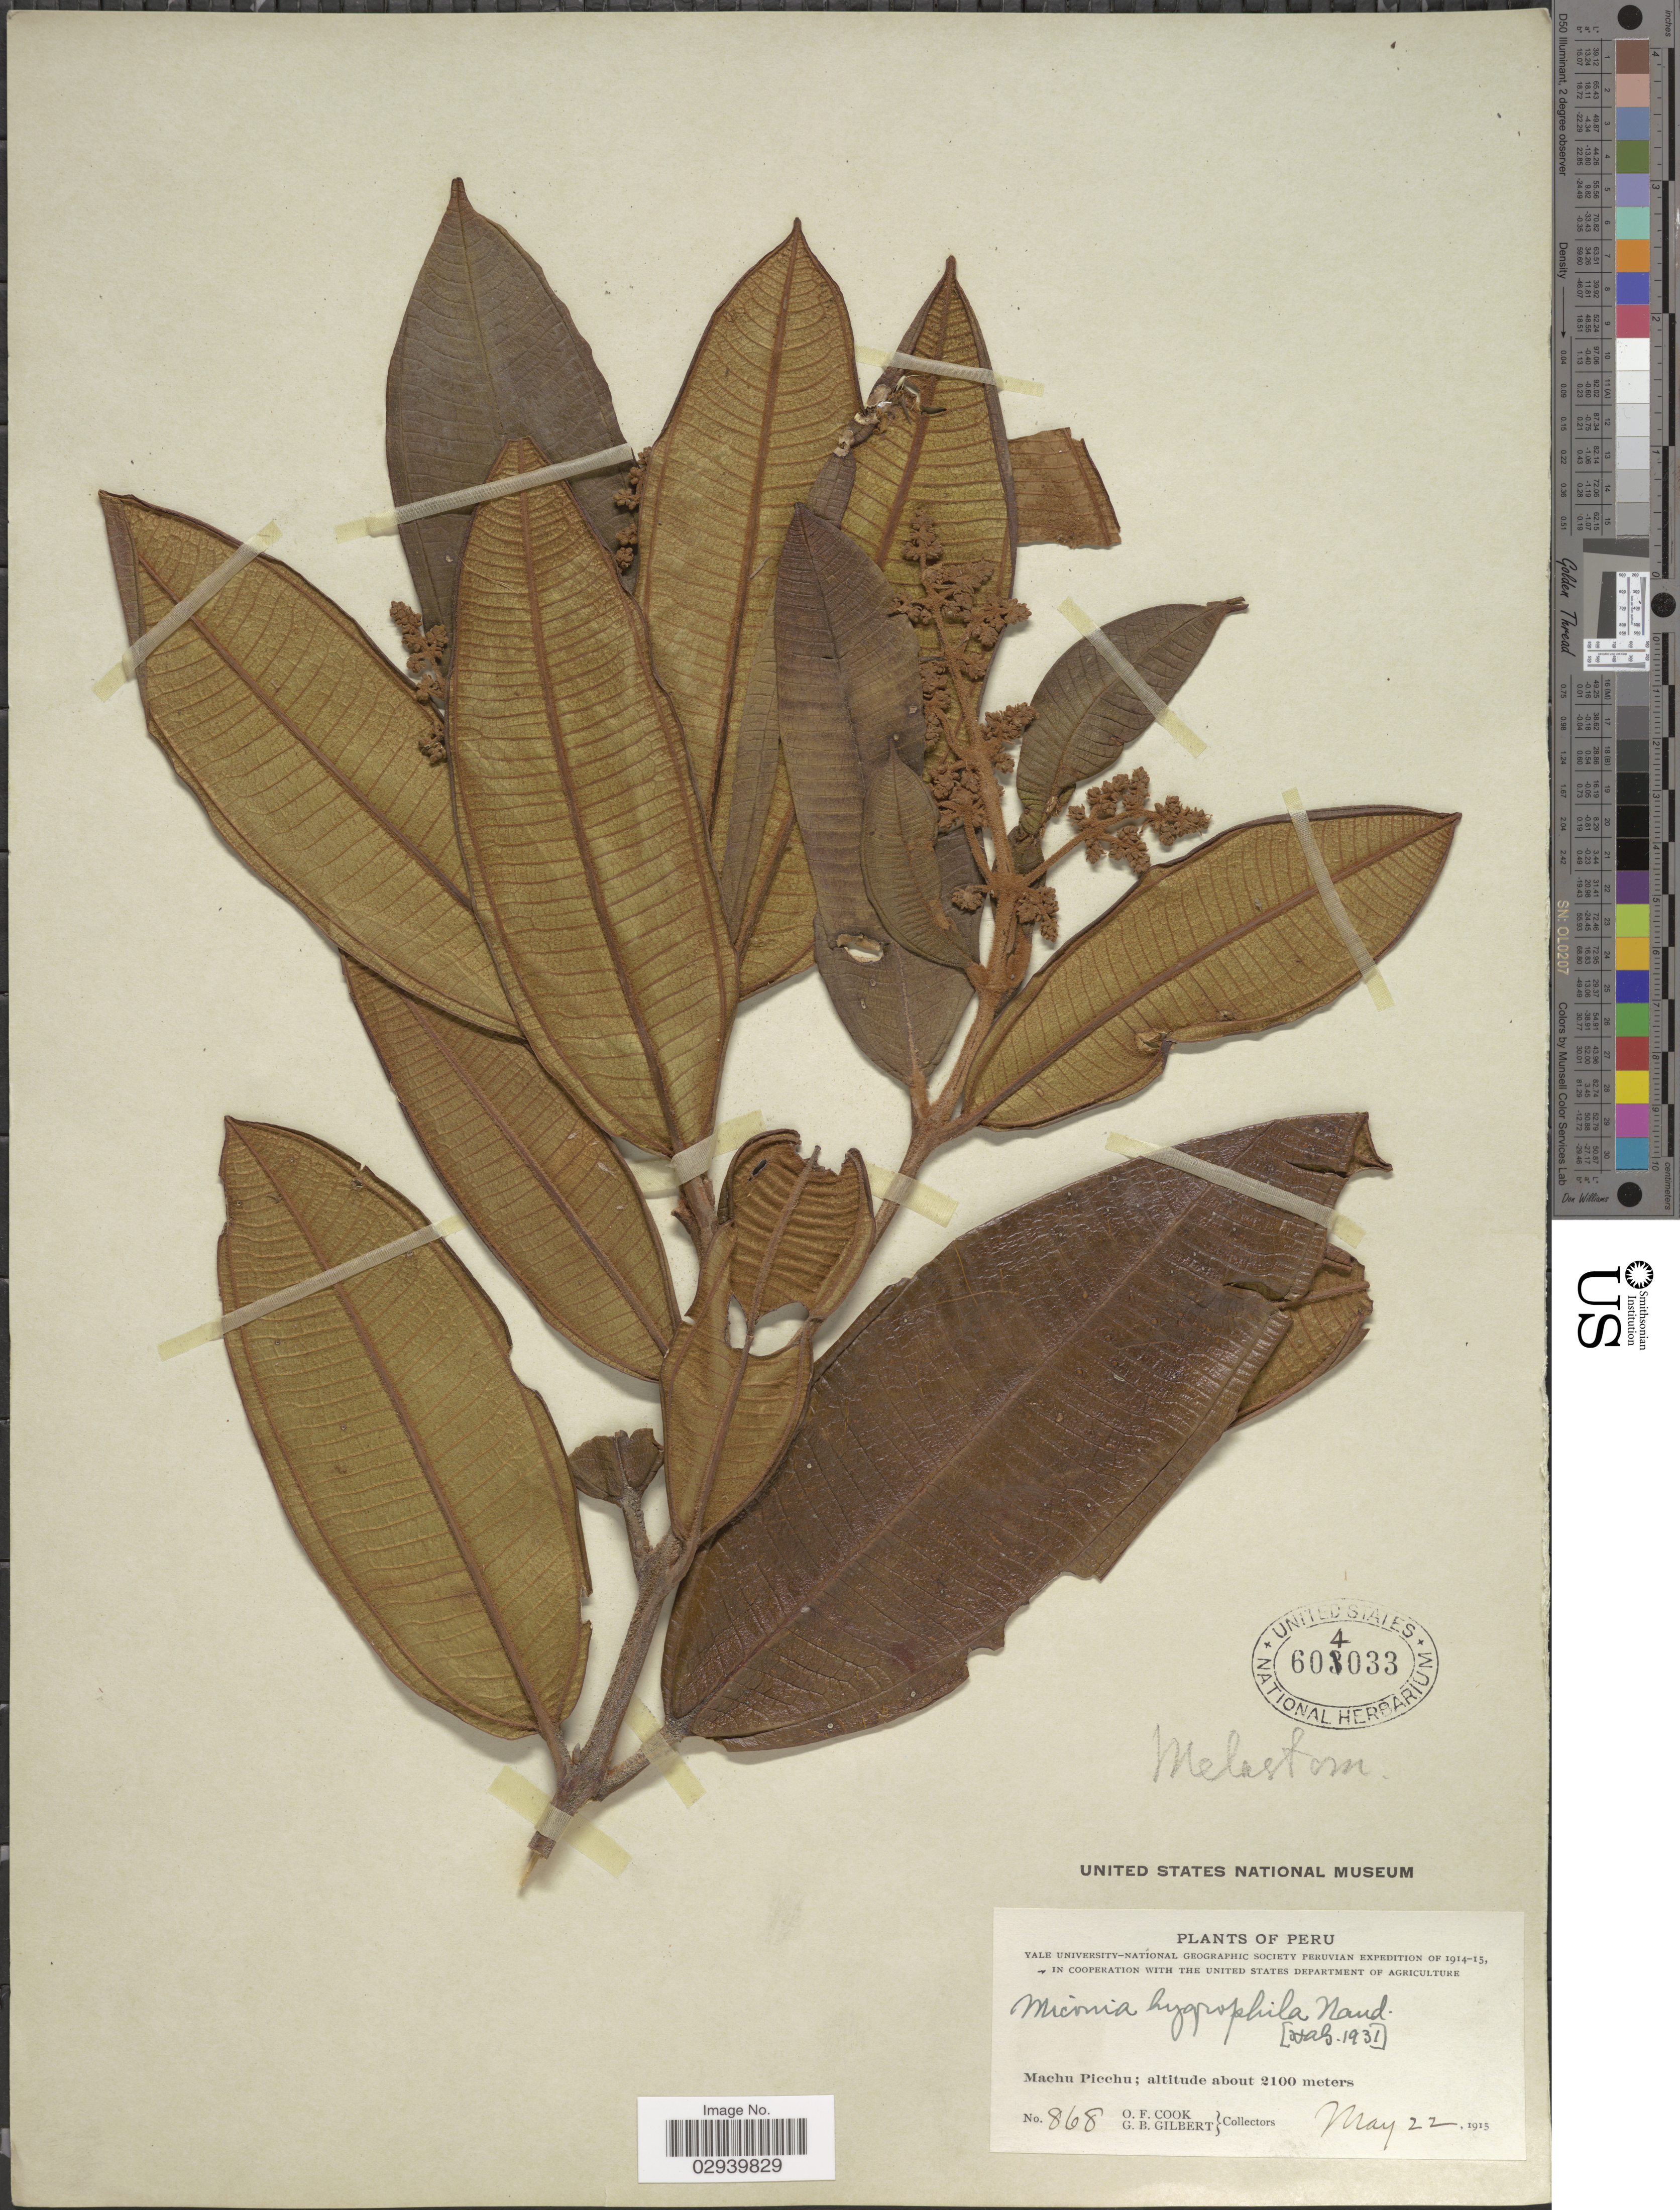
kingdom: Plantae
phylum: Tracheophyta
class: Magnoliopsida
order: Myrtales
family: Melastomataceae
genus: Miconia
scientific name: Miconia hygrophila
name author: Naudin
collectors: O. F. Cook & G. B. Gilbert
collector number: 868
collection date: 1915-05-22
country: Peru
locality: Machu Picchu.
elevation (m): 2100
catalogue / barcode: US 604033